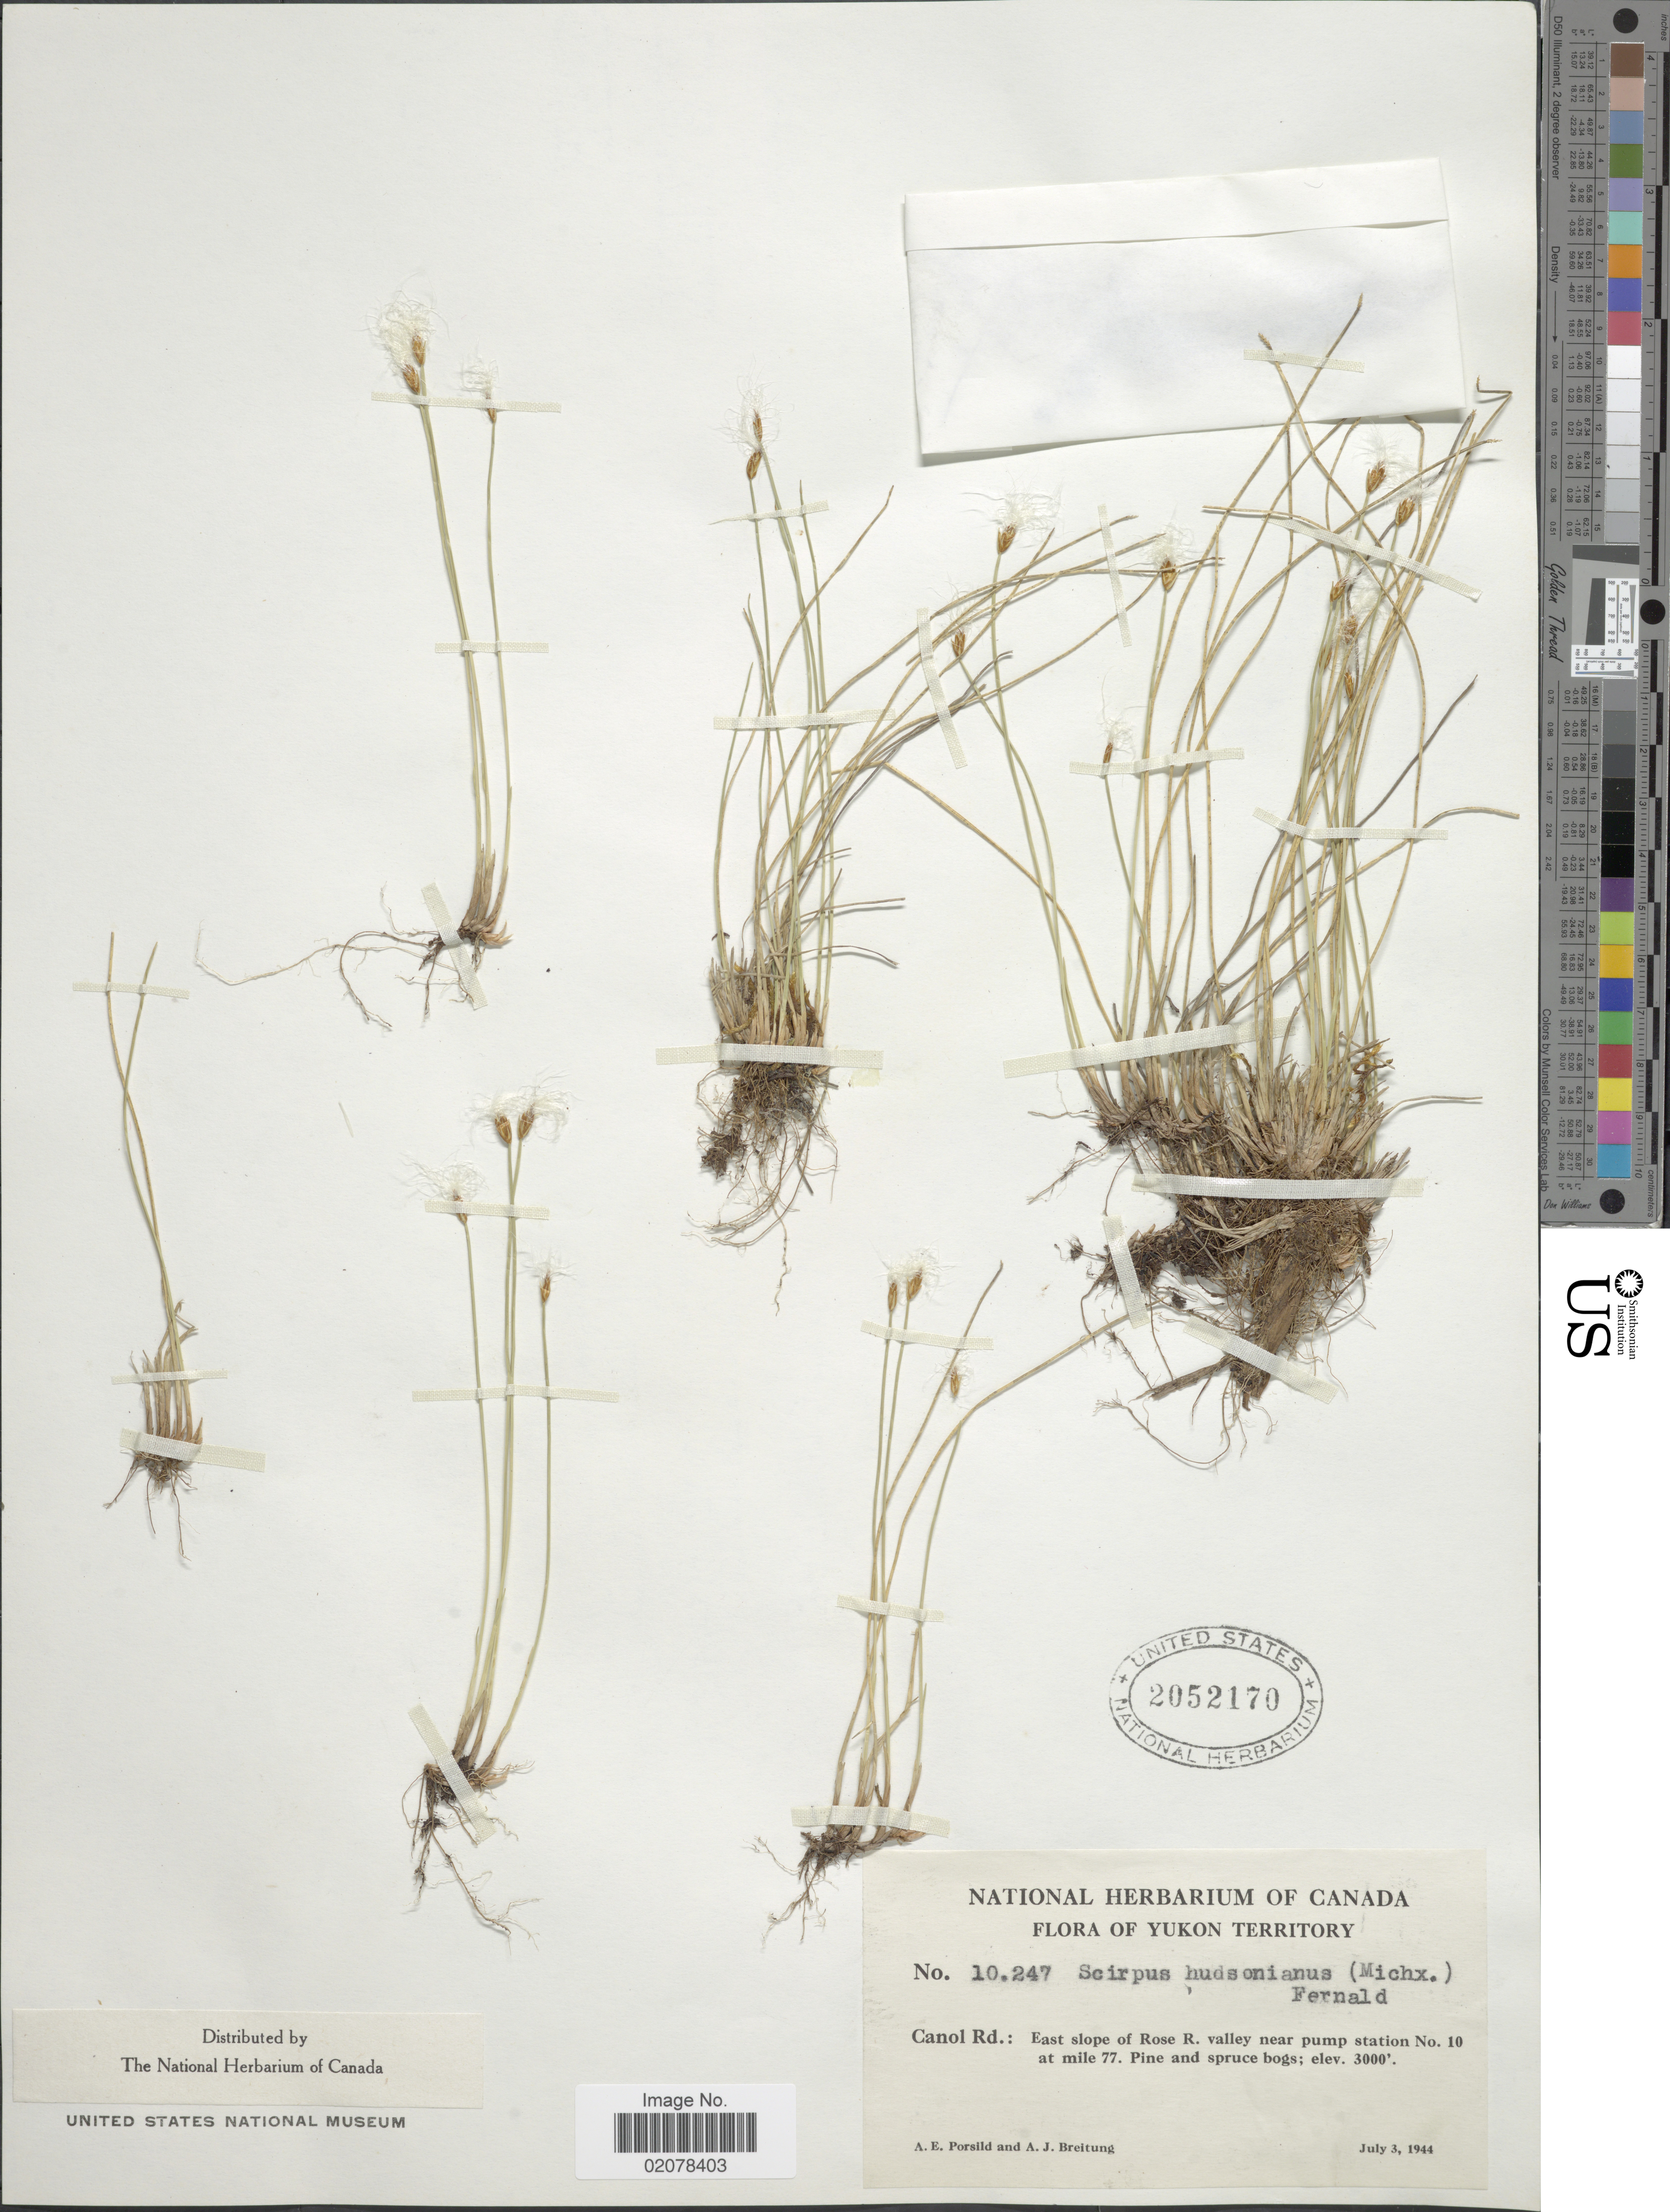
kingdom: Plantae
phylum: Tracheophyta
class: Liliopsida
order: Poales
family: Cyperaceae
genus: Trichophorum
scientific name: Trichophorum alpinum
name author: (L.) Pers.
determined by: Strong, M. T., (US), Smithsonian Institution - National Museum of Natural History (UNITED STATES)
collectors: A. E. Porsild & A. Breitung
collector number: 10247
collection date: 1944-07-03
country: Canada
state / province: Yukon Territory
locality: Canol Rd.: east slope of Rose R. valley near pump station No. 10 at mile 77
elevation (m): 914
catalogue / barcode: US 2052170